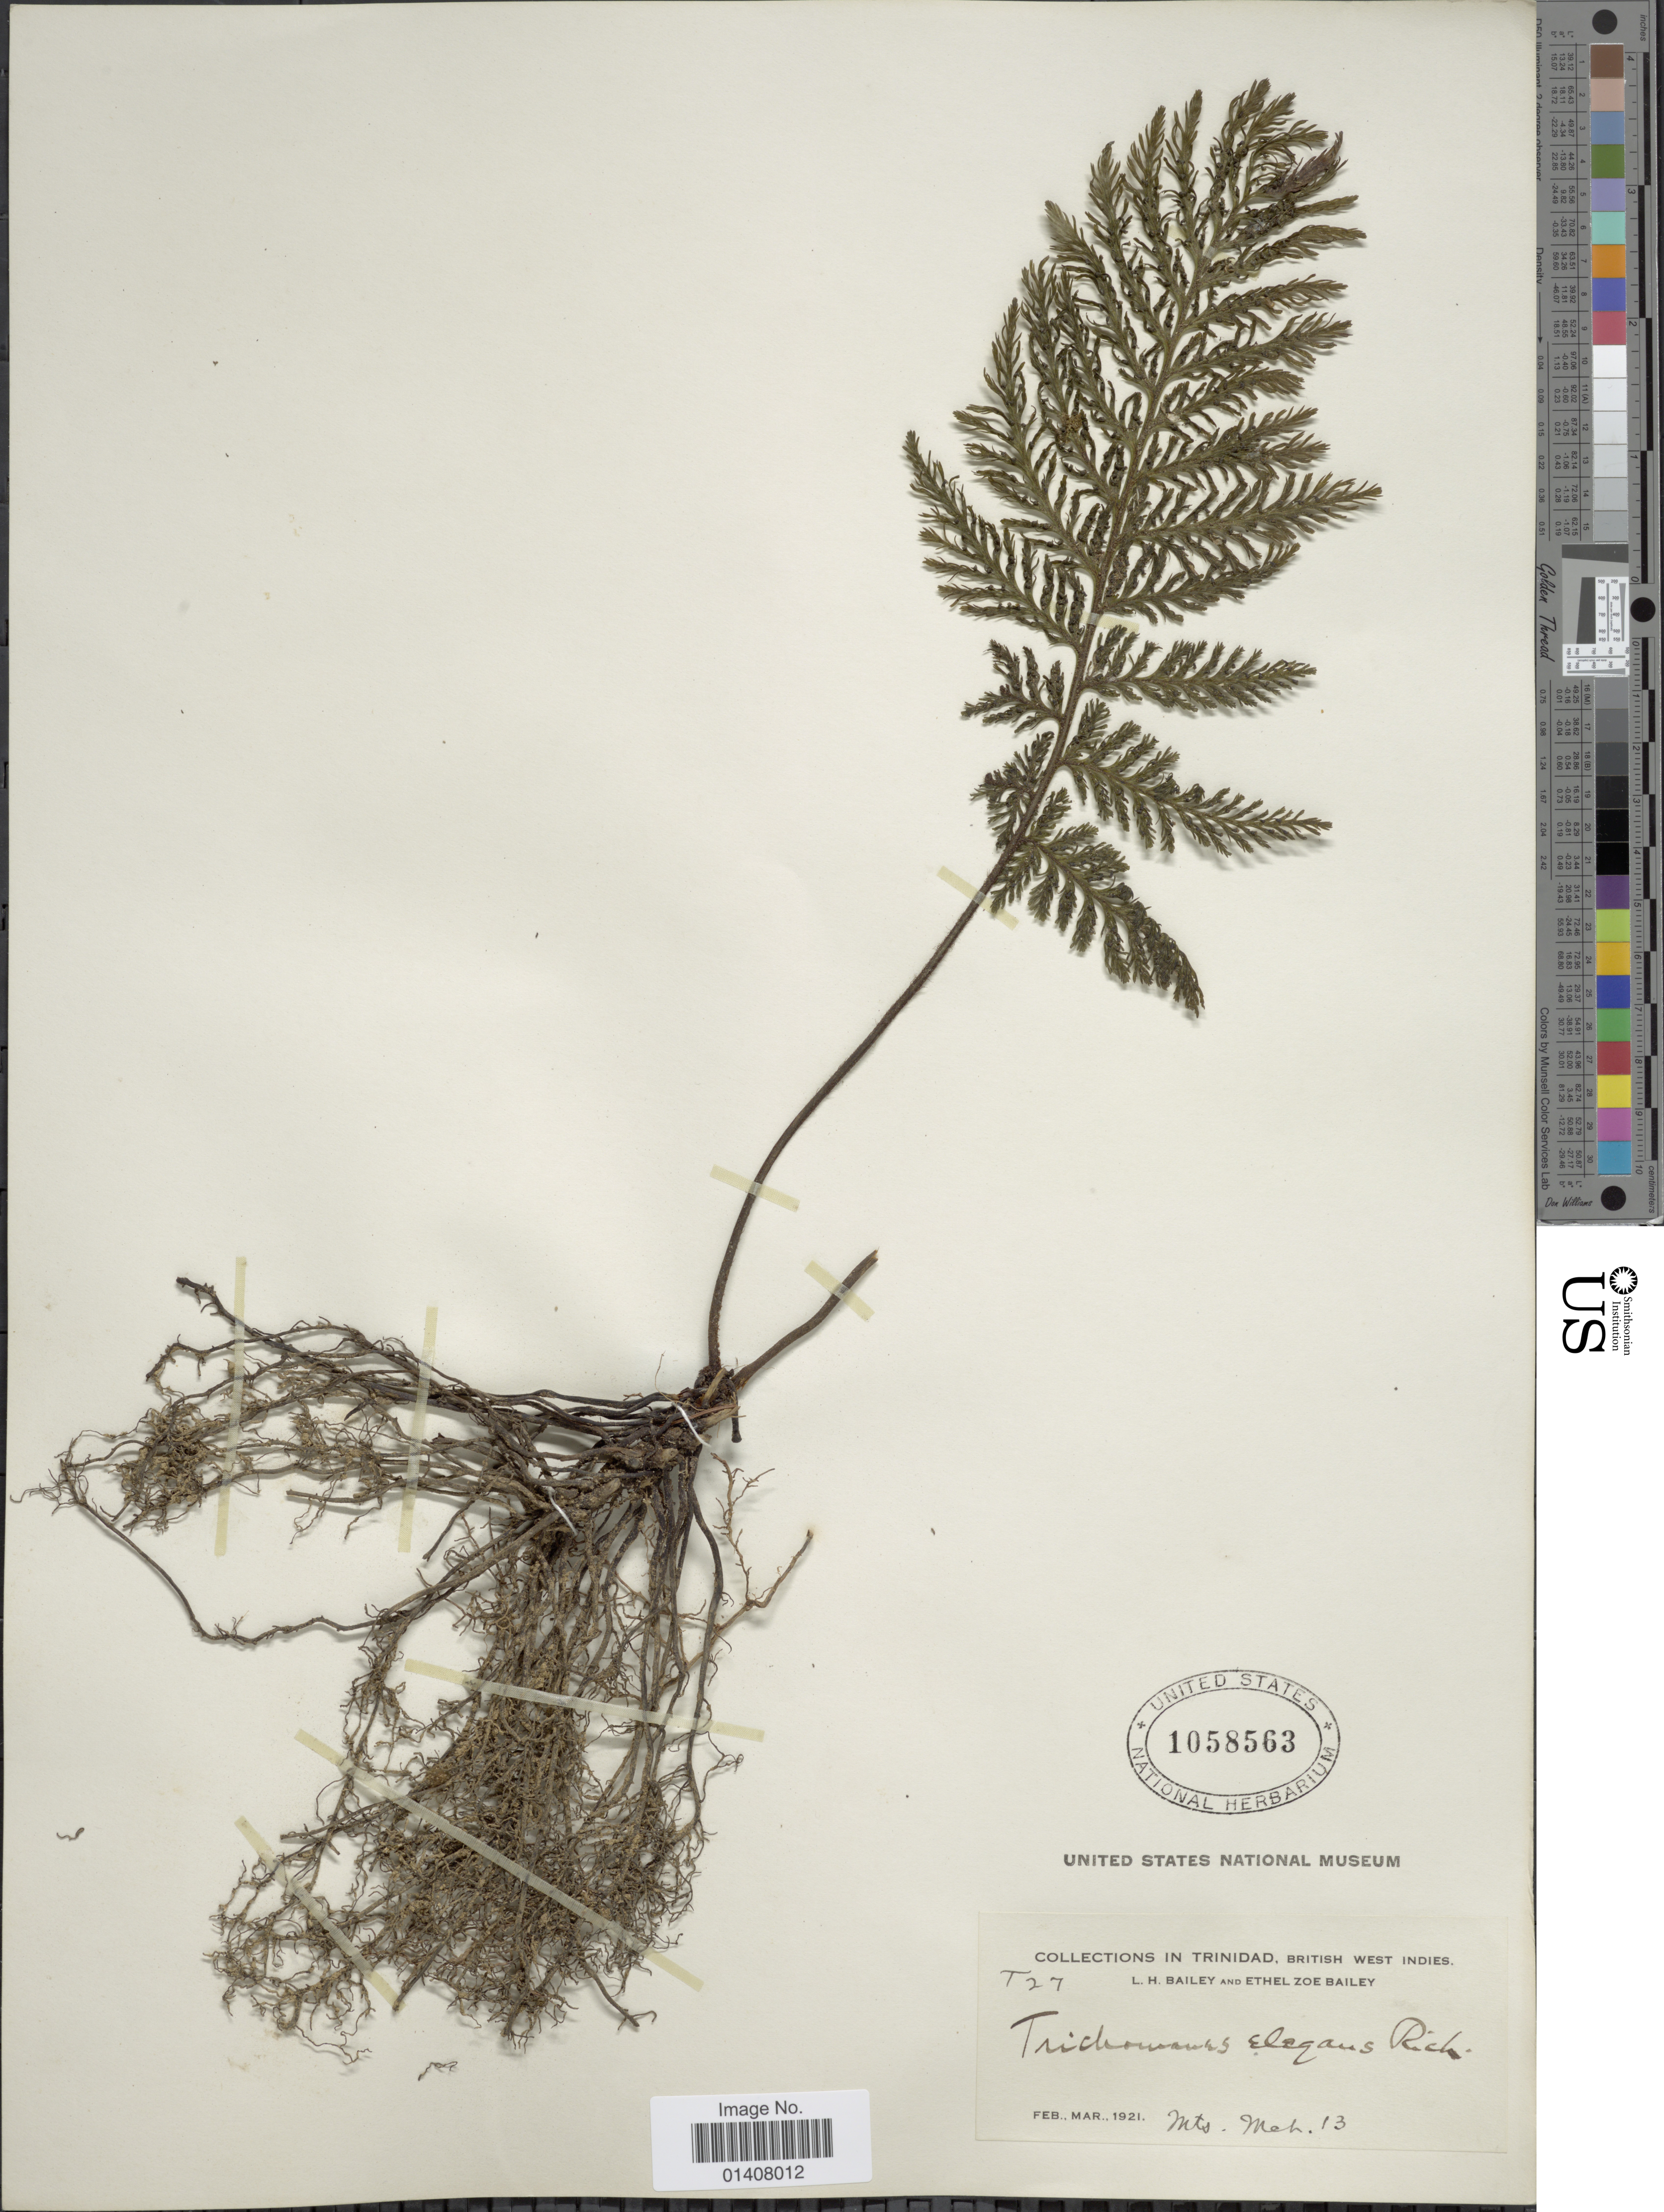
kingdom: Plantae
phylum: Tracheophyta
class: Polypodiopsida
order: Hymenophyllales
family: Hymenophyllaceae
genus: Trichomanes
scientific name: Trichomanes elegans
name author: Rich.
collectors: L. H. Bailey & E. Z. Bailey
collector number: T27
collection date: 1921-03-13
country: Trinidad and Tobago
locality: British West Indies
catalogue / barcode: US 1058563